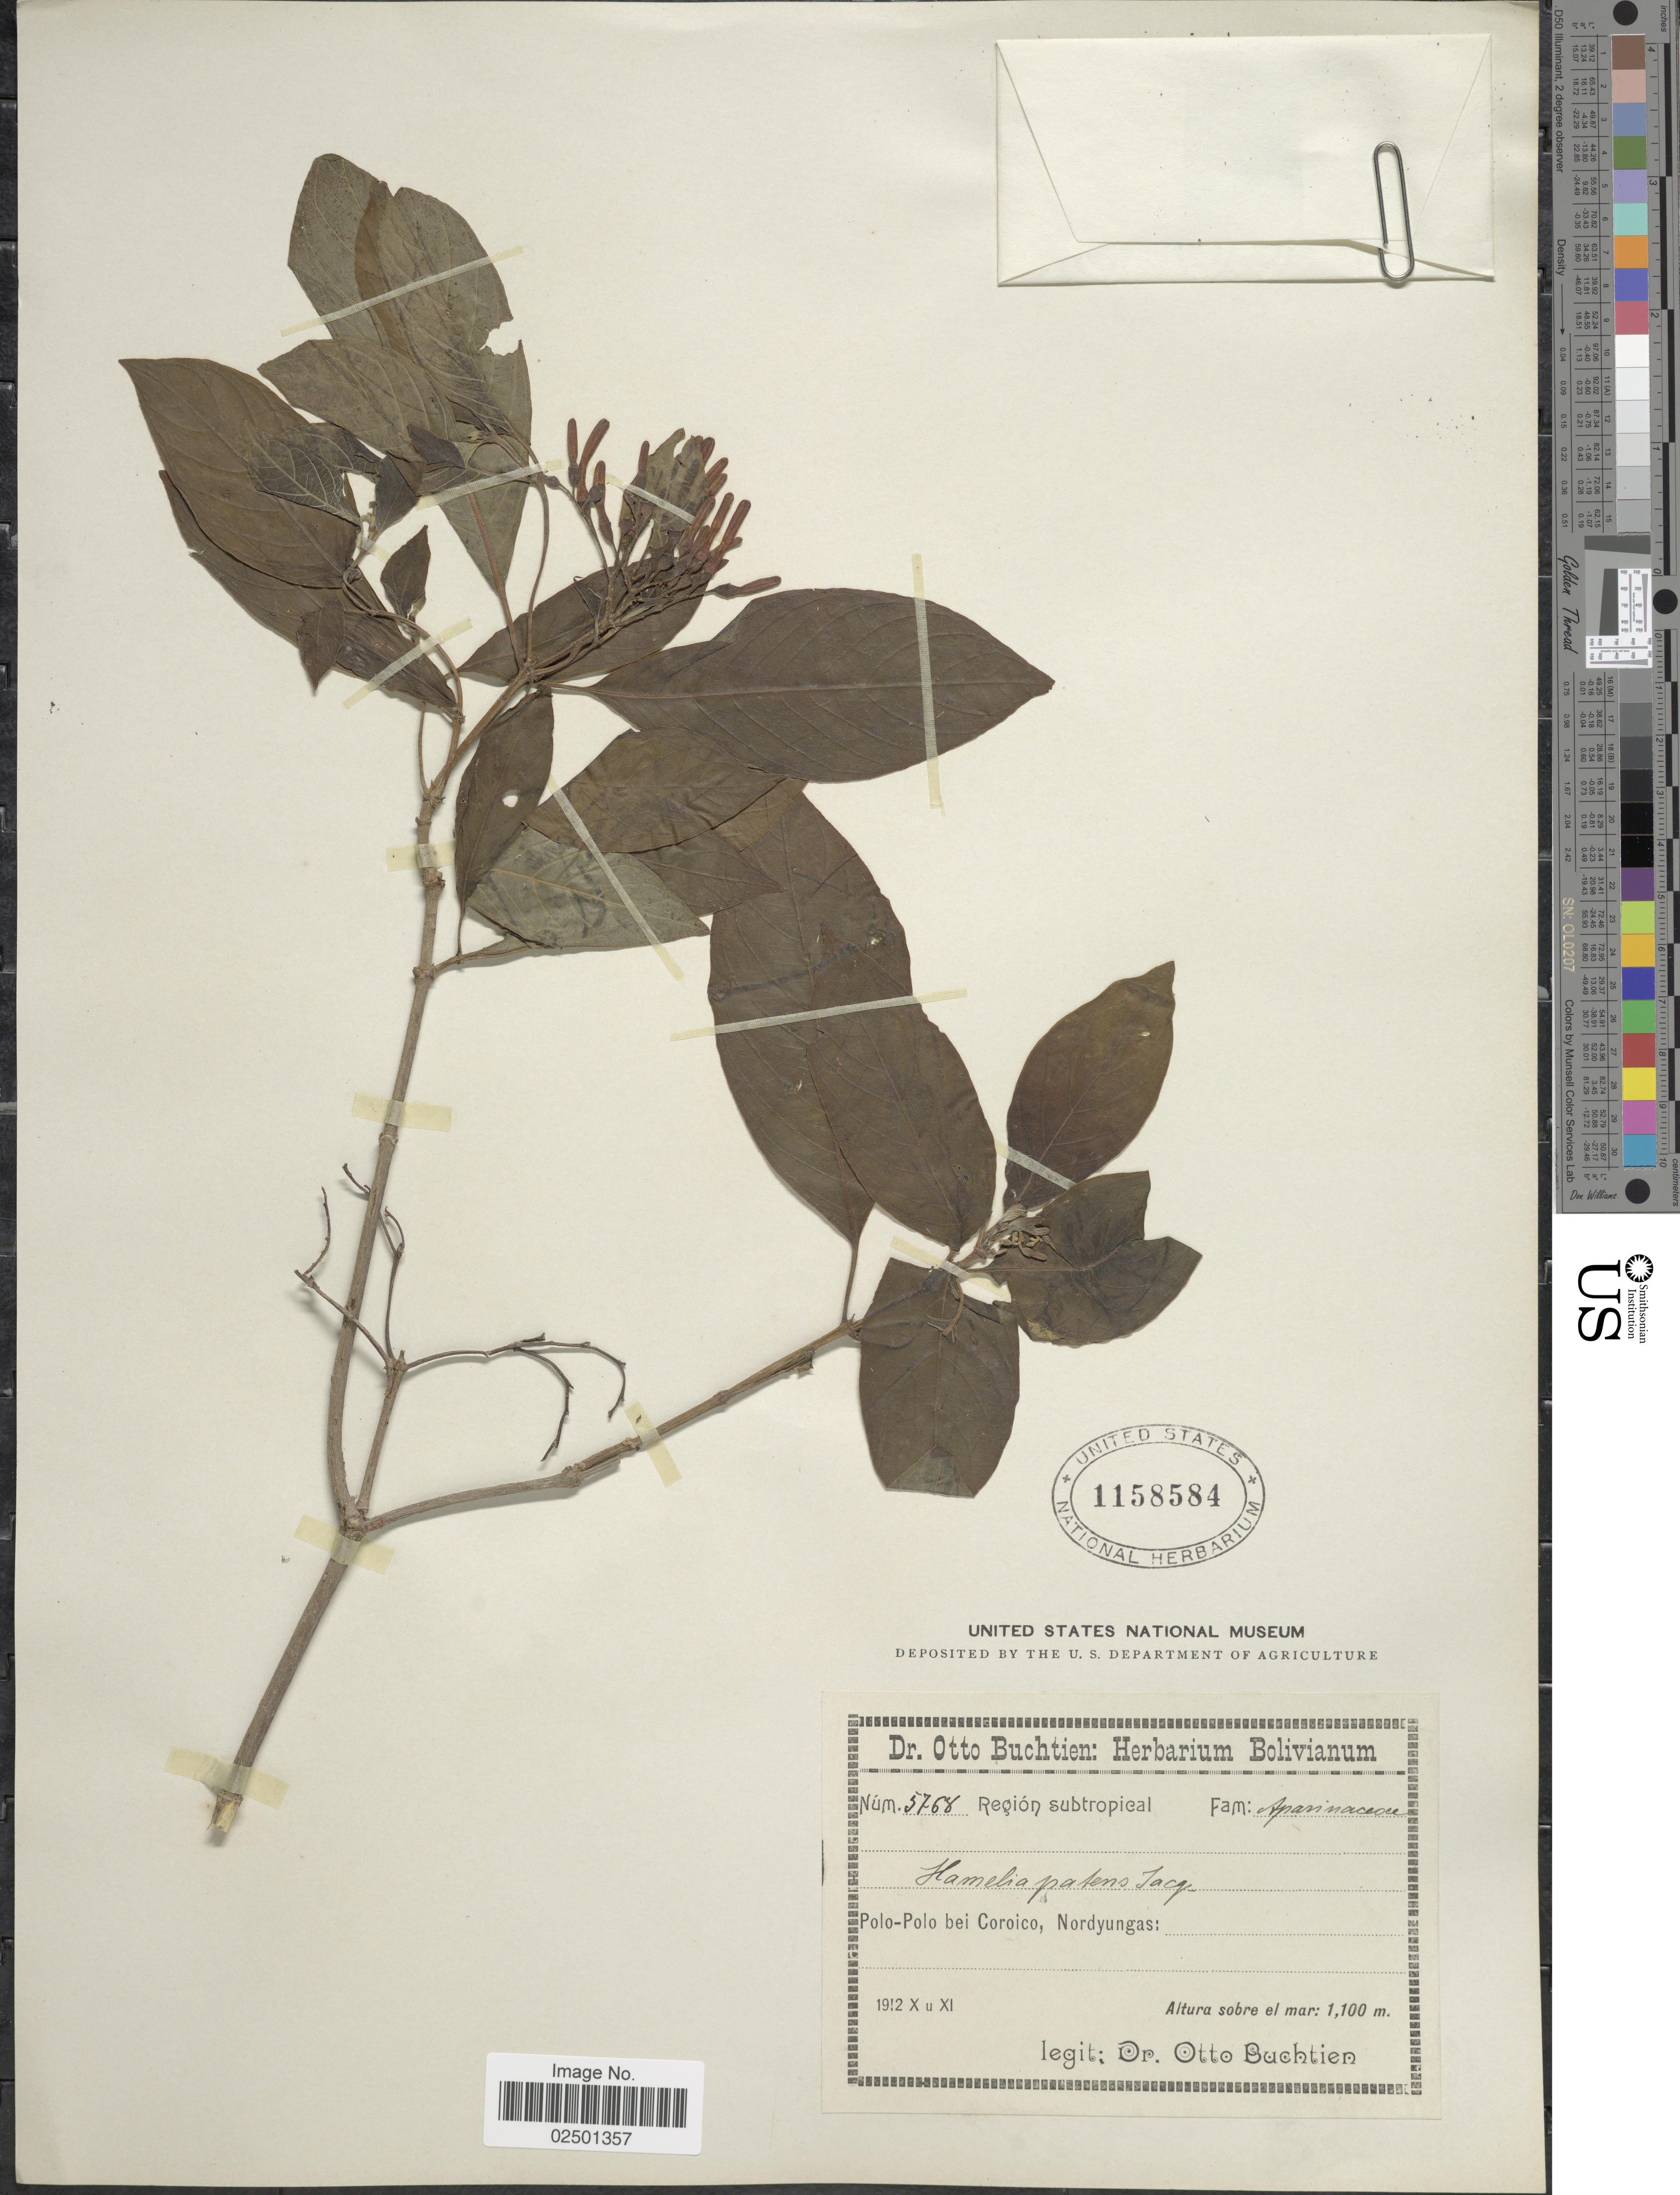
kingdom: Plantae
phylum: Tracheophyta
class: Magnoliopsida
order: Gentianales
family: Rubiaceae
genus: Hamelia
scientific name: Hamelia patens var. patens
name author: Jacq.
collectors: O. Buchtien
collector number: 5768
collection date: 1912-10/1912-11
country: Bolivia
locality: Region subtropical. Polo-Polo bei Coroico, Nordyungas.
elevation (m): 1100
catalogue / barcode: US 1158584